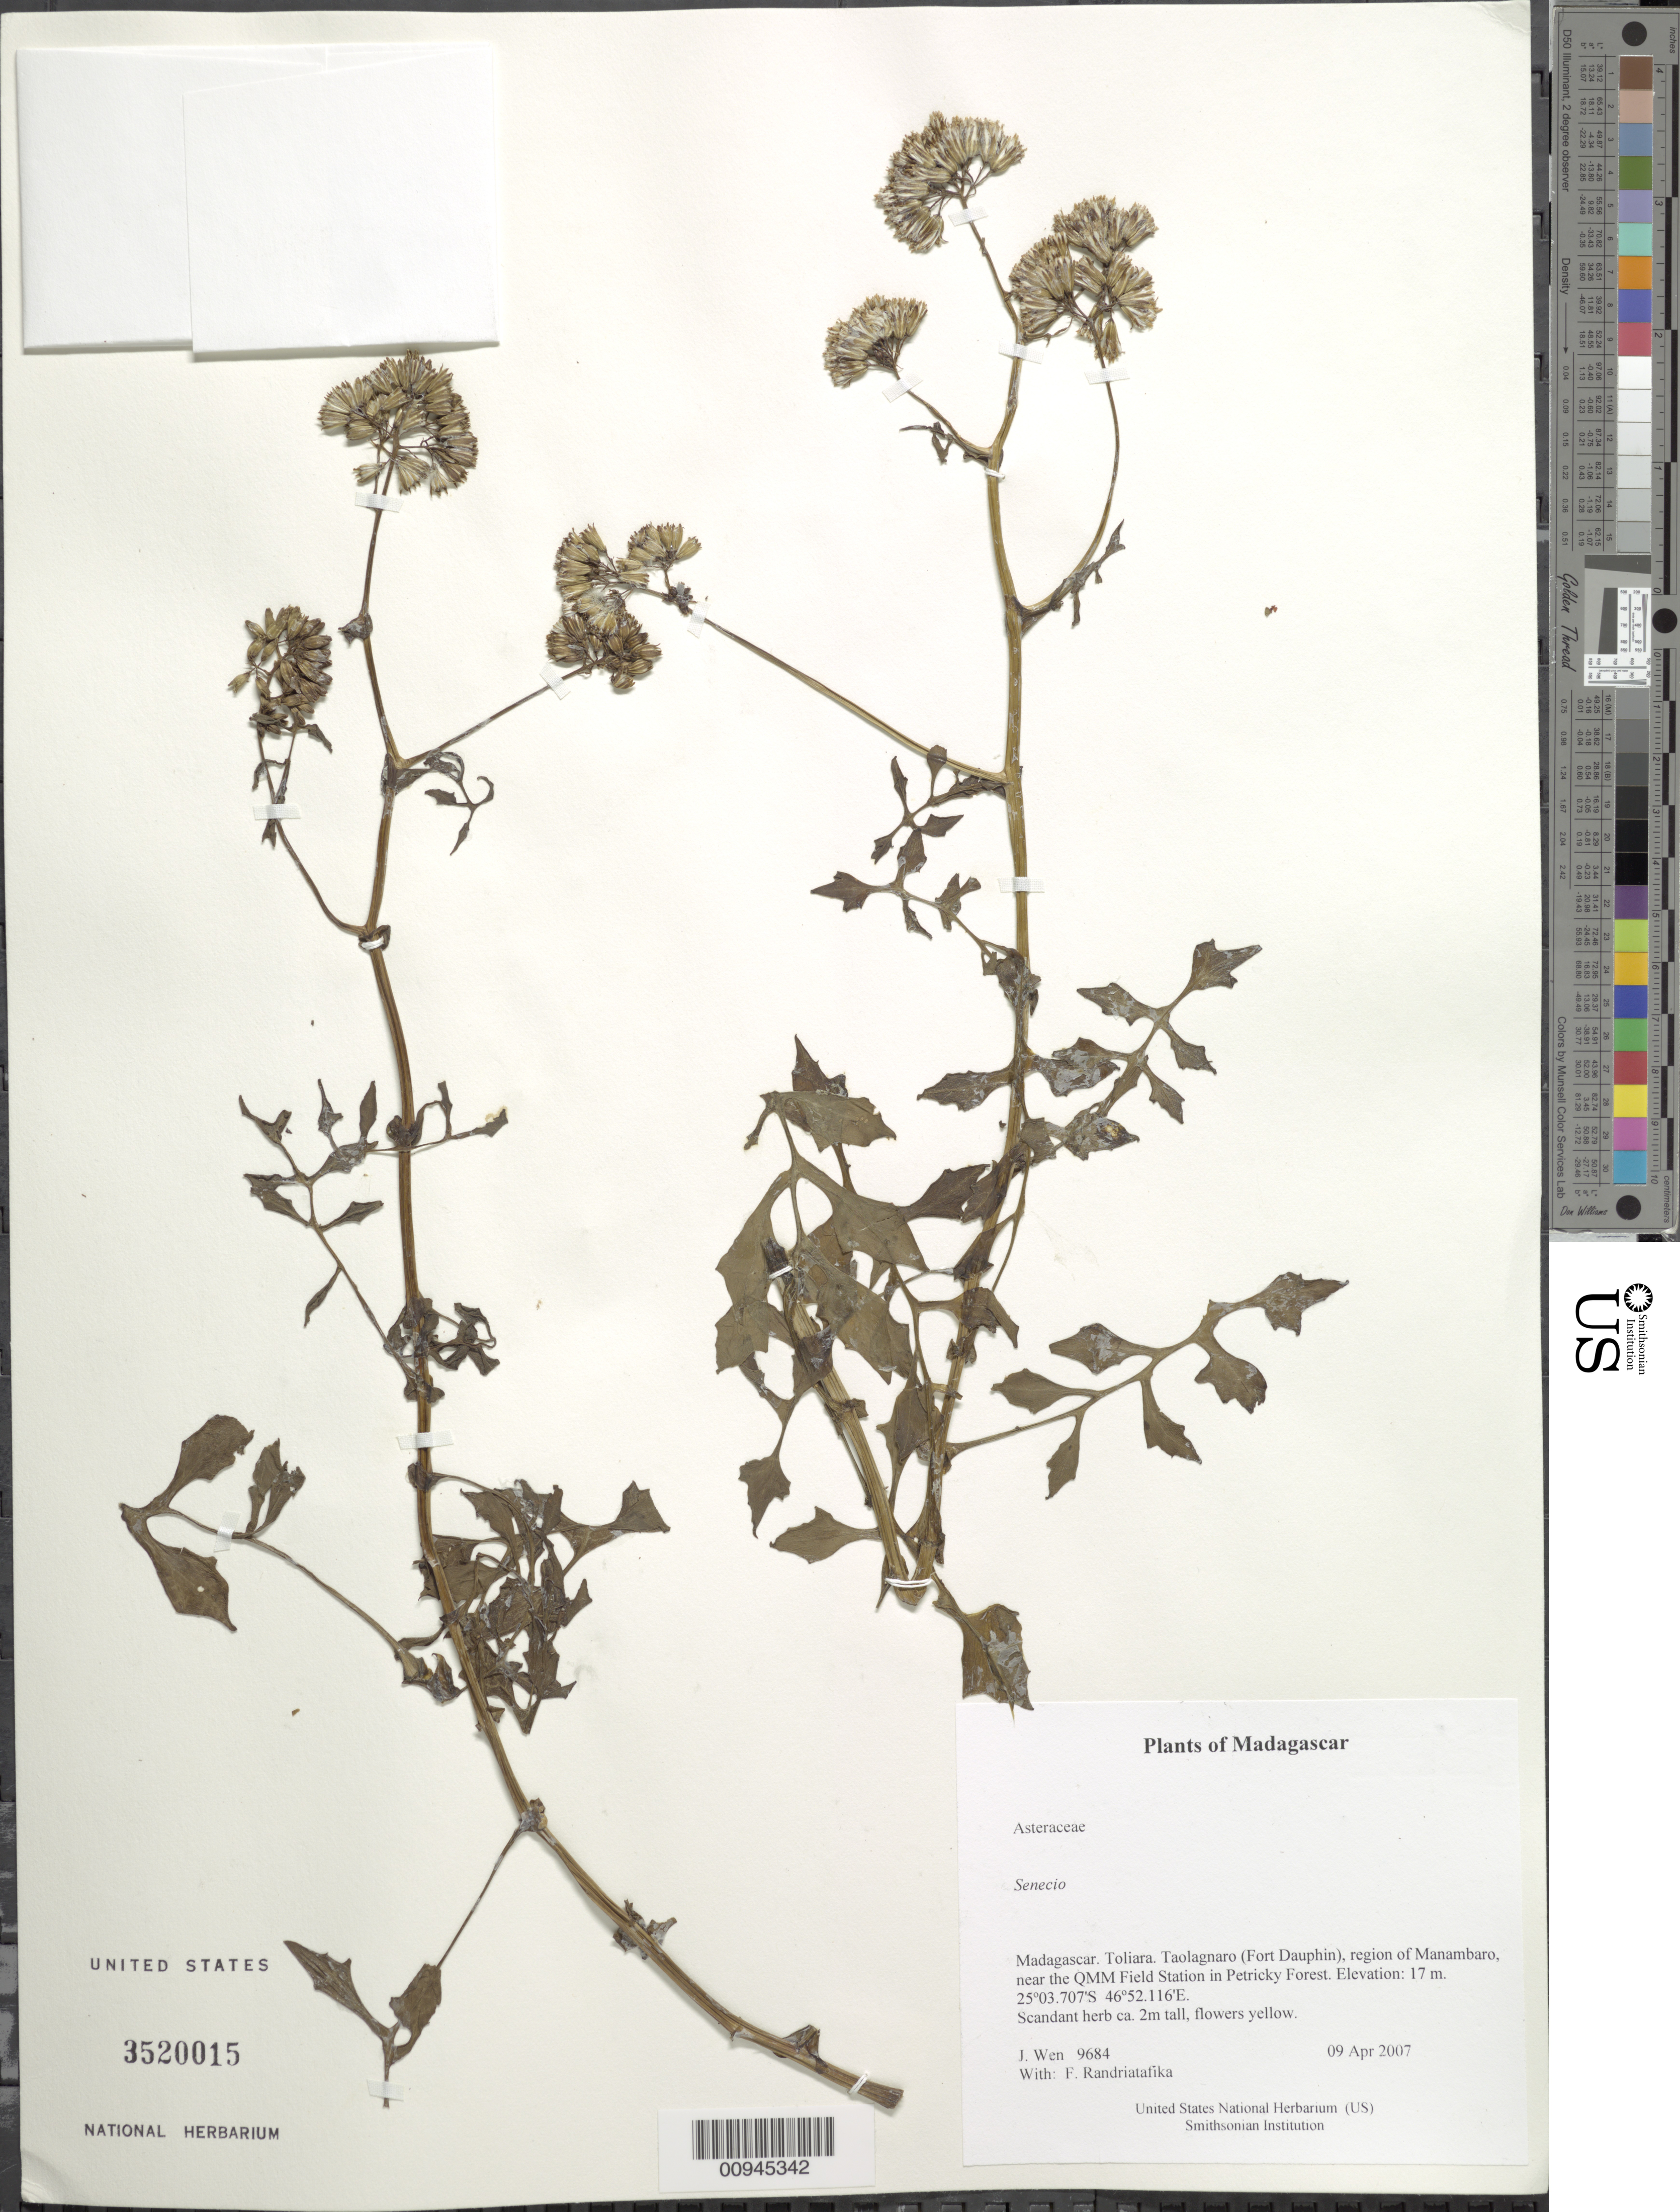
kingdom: Plantae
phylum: Tracheophyta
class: Magnoliopsida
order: Asterales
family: Asteraceae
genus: Crassocephalum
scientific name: Crassocephalum bojeri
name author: (DC.) Robyns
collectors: J. Wen & F. Randriatafika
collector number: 9684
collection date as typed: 09 Apr 2007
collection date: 2007-04-09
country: Madagascar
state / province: Anosy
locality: Taolagnaro (Fort Dauphin), region of Manambaro, near the QMM Field Station in Petricky Forest.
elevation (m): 17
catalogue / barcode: US 3520015